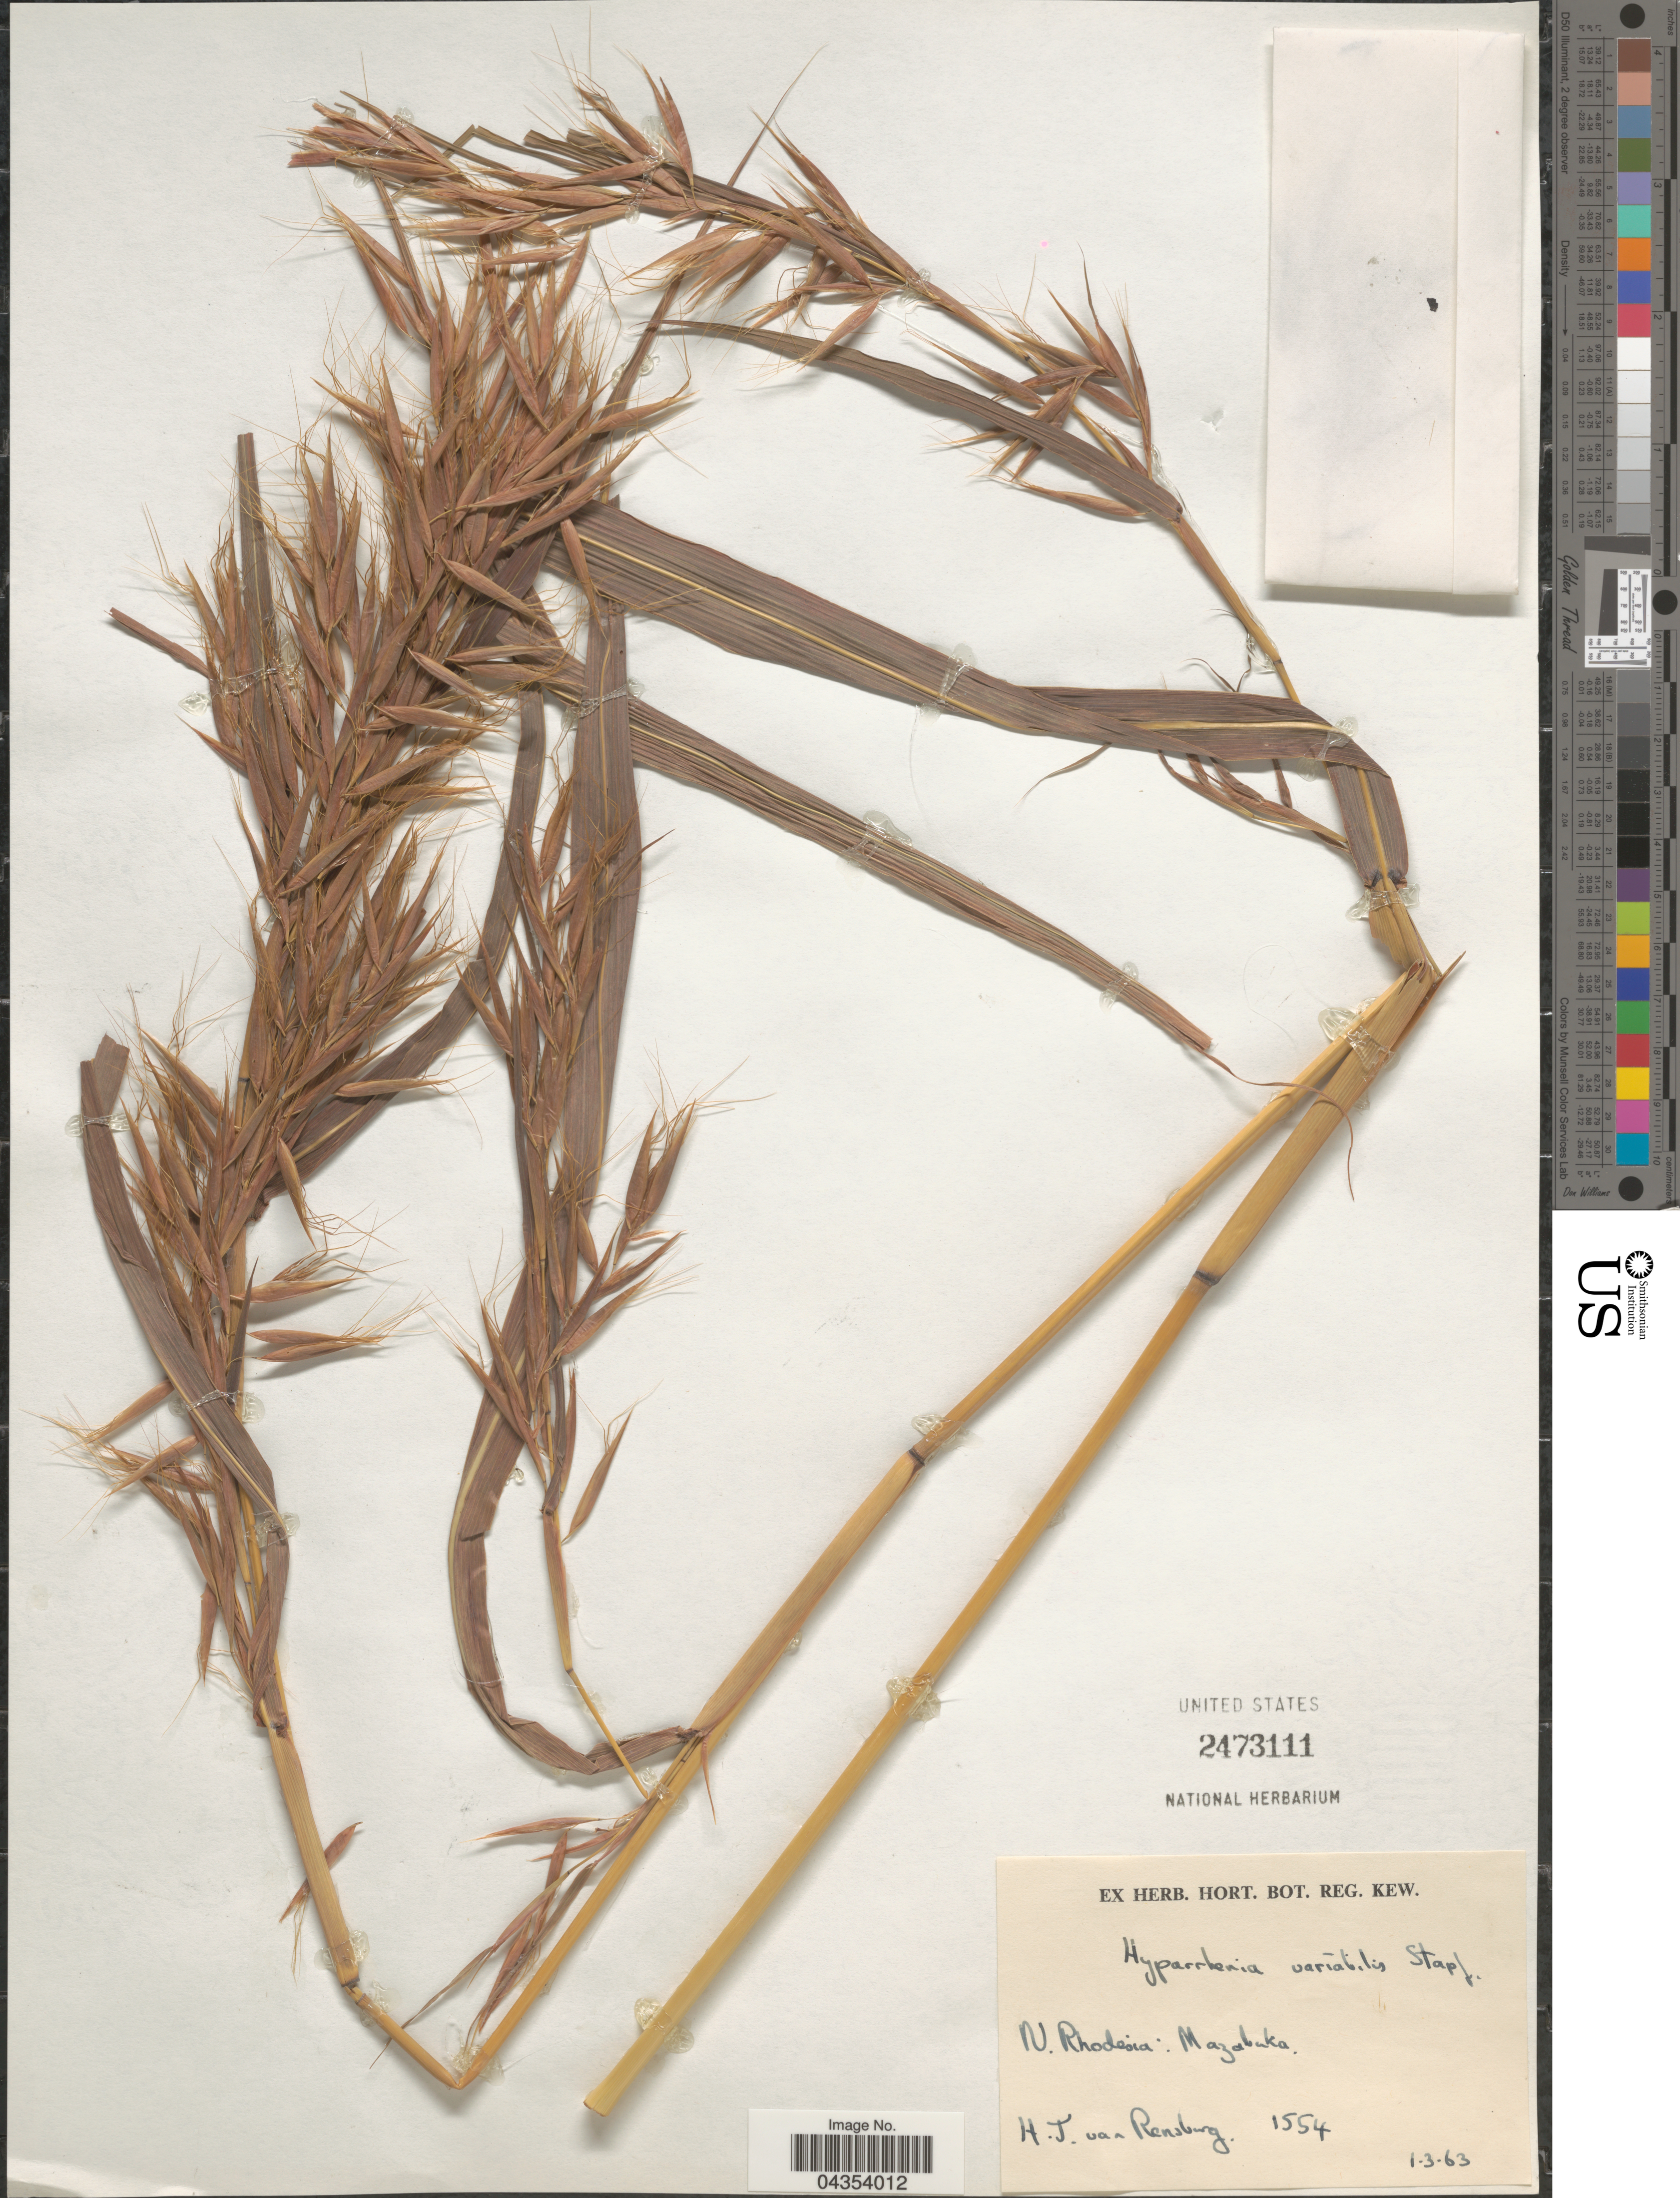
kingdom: Plantae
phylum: Tracheophyta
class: Liliopsida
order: Poales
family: Poaceae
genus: Hyparrhenia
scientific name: Hyparrhenia variabilis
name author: Stapf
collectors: H. van Rensburg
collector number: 1554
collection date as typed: Transcribed d/m/y: 1/3/63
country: Zambia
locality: N. Rhodesia: Mazabuka.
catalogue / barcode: US 2473111